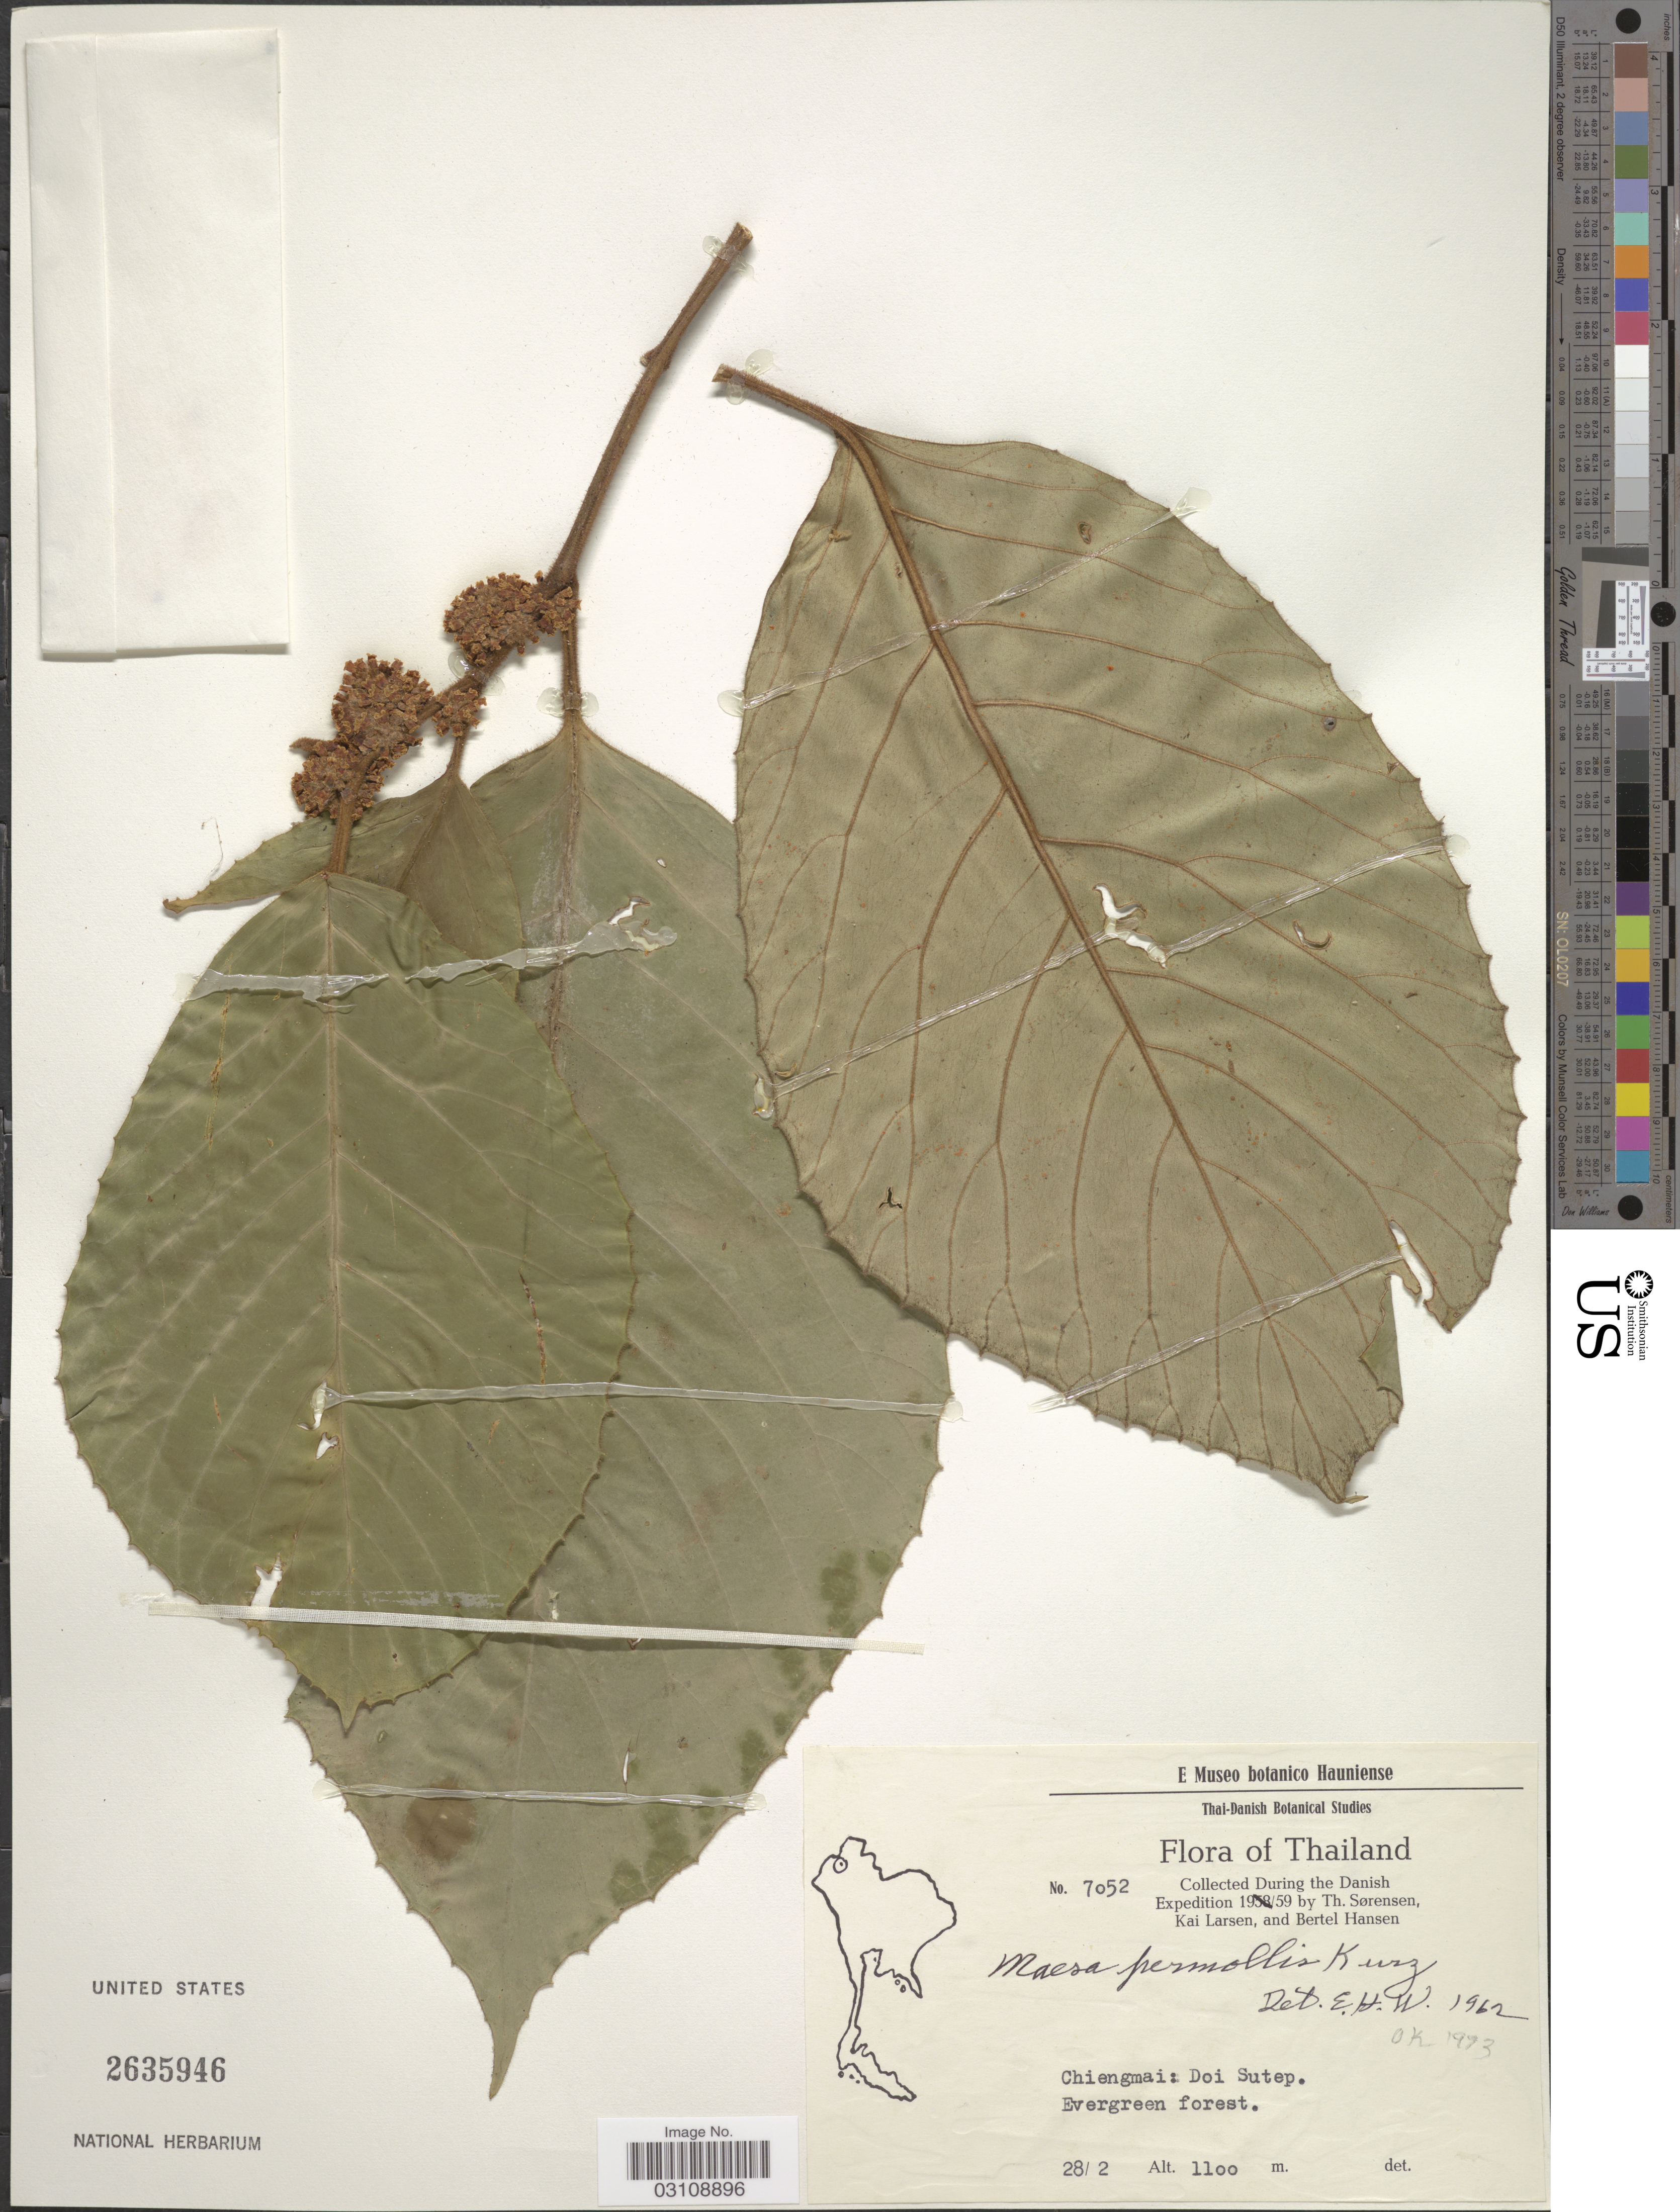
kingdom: Plantae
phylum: Tracheophyta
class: Magnoliopsida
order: Ericales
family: Primulaceae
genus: Maesa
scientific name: Maesa sp.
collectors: T. Sorensen, K. Larsen & B. Hansen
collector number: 7052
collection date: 1959-02-28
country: Thailand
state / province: Chiang Mai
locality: Chiengmai: Doi Sutep.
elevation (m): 1100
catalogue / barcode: US 2635946